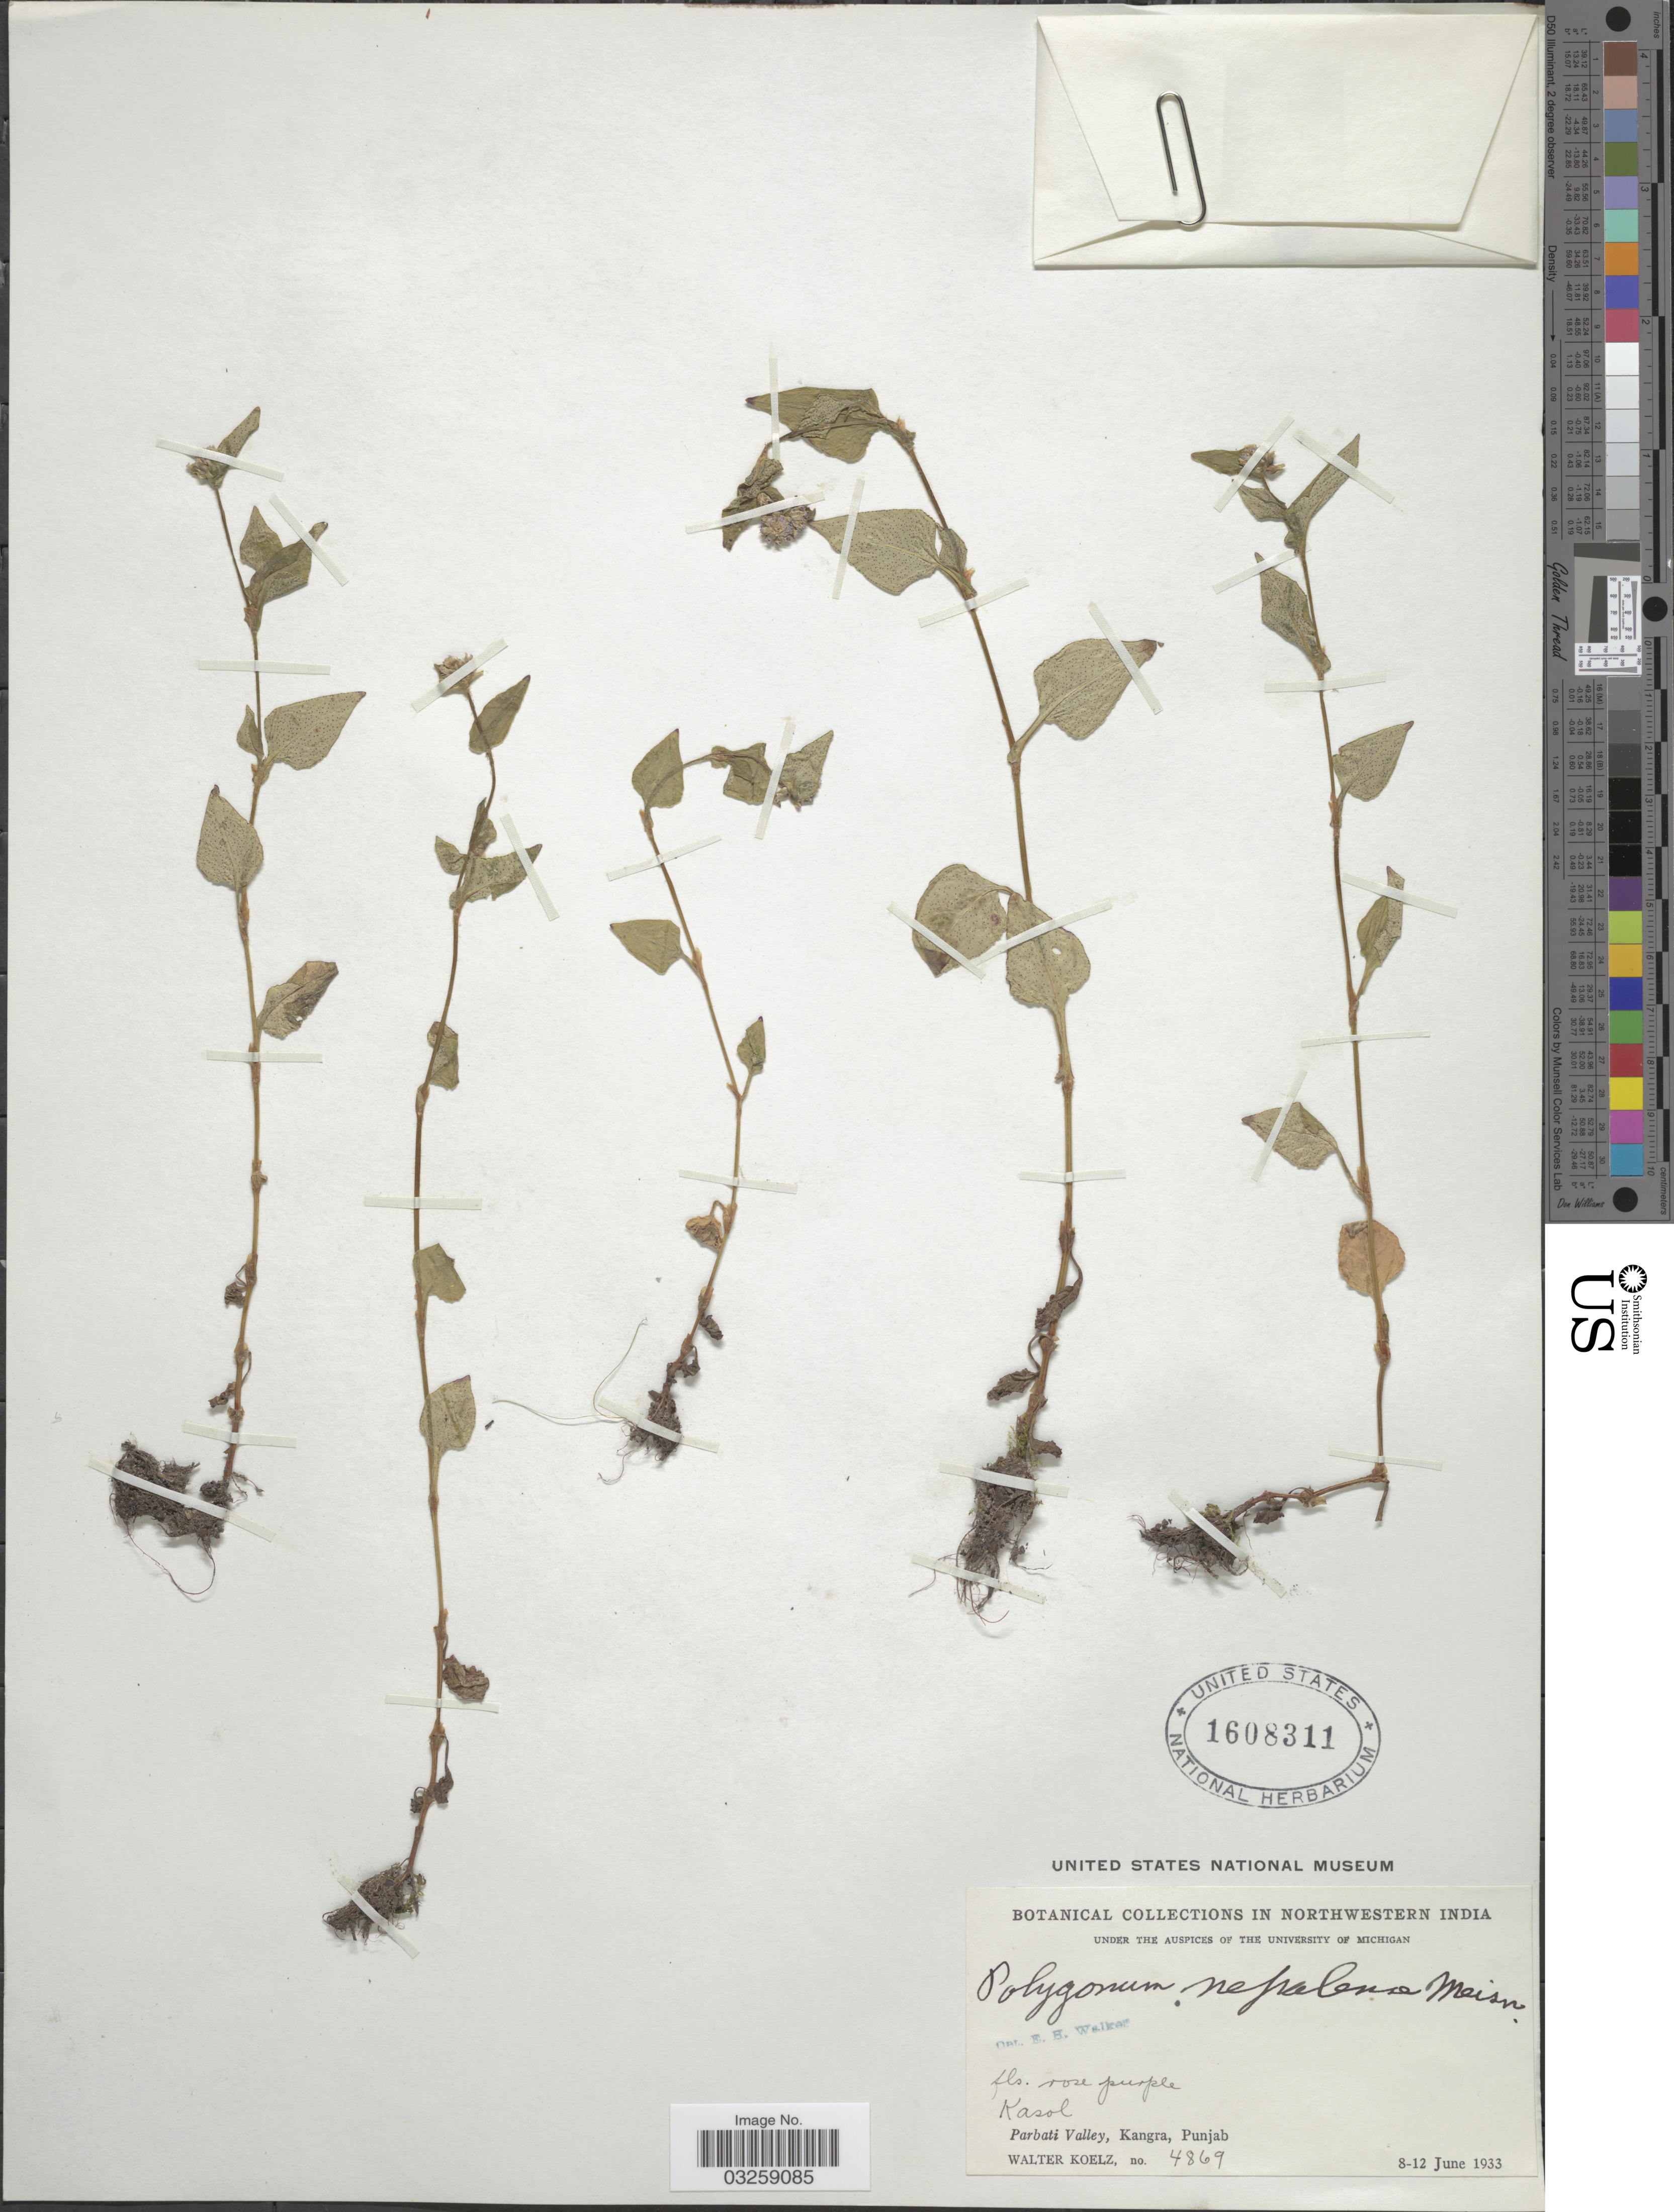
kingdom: Plantae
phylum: Tracheophyta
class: Magnoliopsida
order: Caryophyllales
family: Polygonaceae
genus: Polygonum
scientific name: Polygonum nepalense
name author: Meisn.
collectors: W. N. Koelz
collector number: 4869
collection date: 1933-06-08/1933-06-12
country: India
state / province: Punjab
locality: Northwestern India. Kasol. Parbati Valley, Kangra.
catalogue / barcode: US 1608311